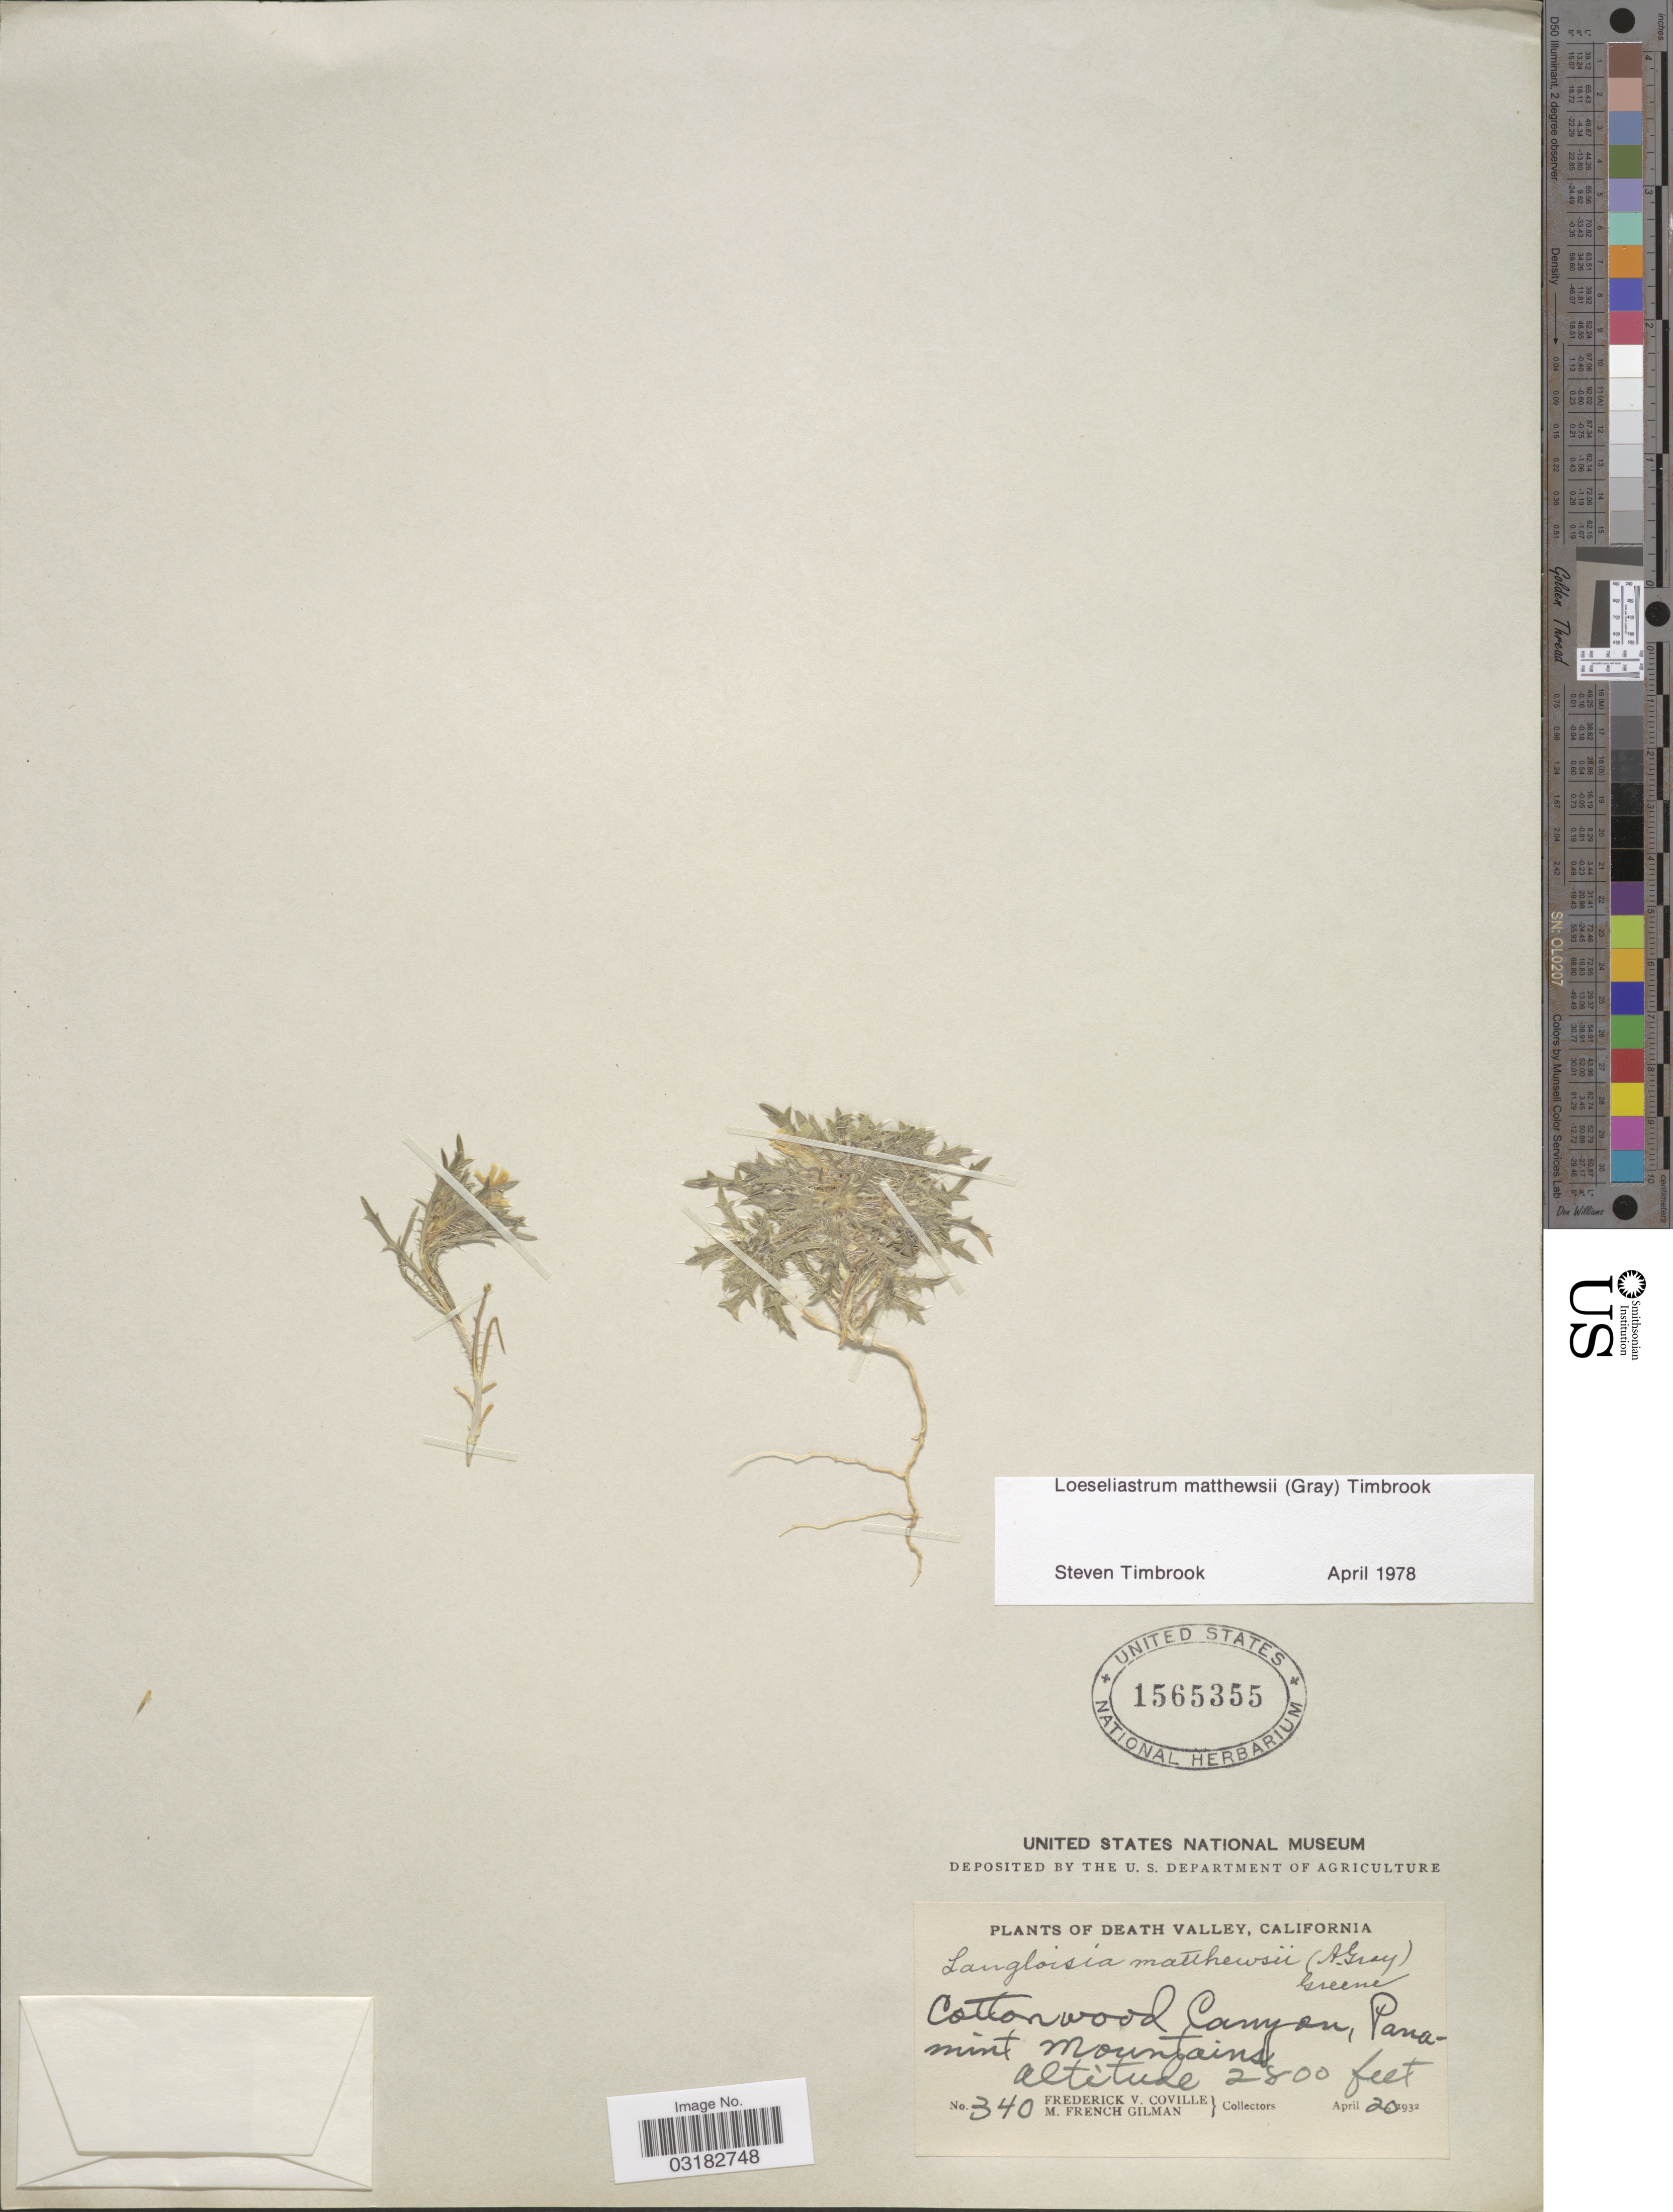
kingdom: Plantae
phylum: Tracheophyta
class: Magnoliopsida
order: Ericales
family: Polemoniaceae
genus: Loeseliastrum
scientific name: Loeseliastrum matthewsii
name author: (A. Gray) Timbrook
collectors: F. V. Coville & M. F. Gilman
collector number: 340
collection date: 1932-04-20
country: United States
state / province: California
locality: Death Valley. Cottonwood Canyon, Panamint Mountains.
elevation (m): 853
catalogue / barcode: US 1565355